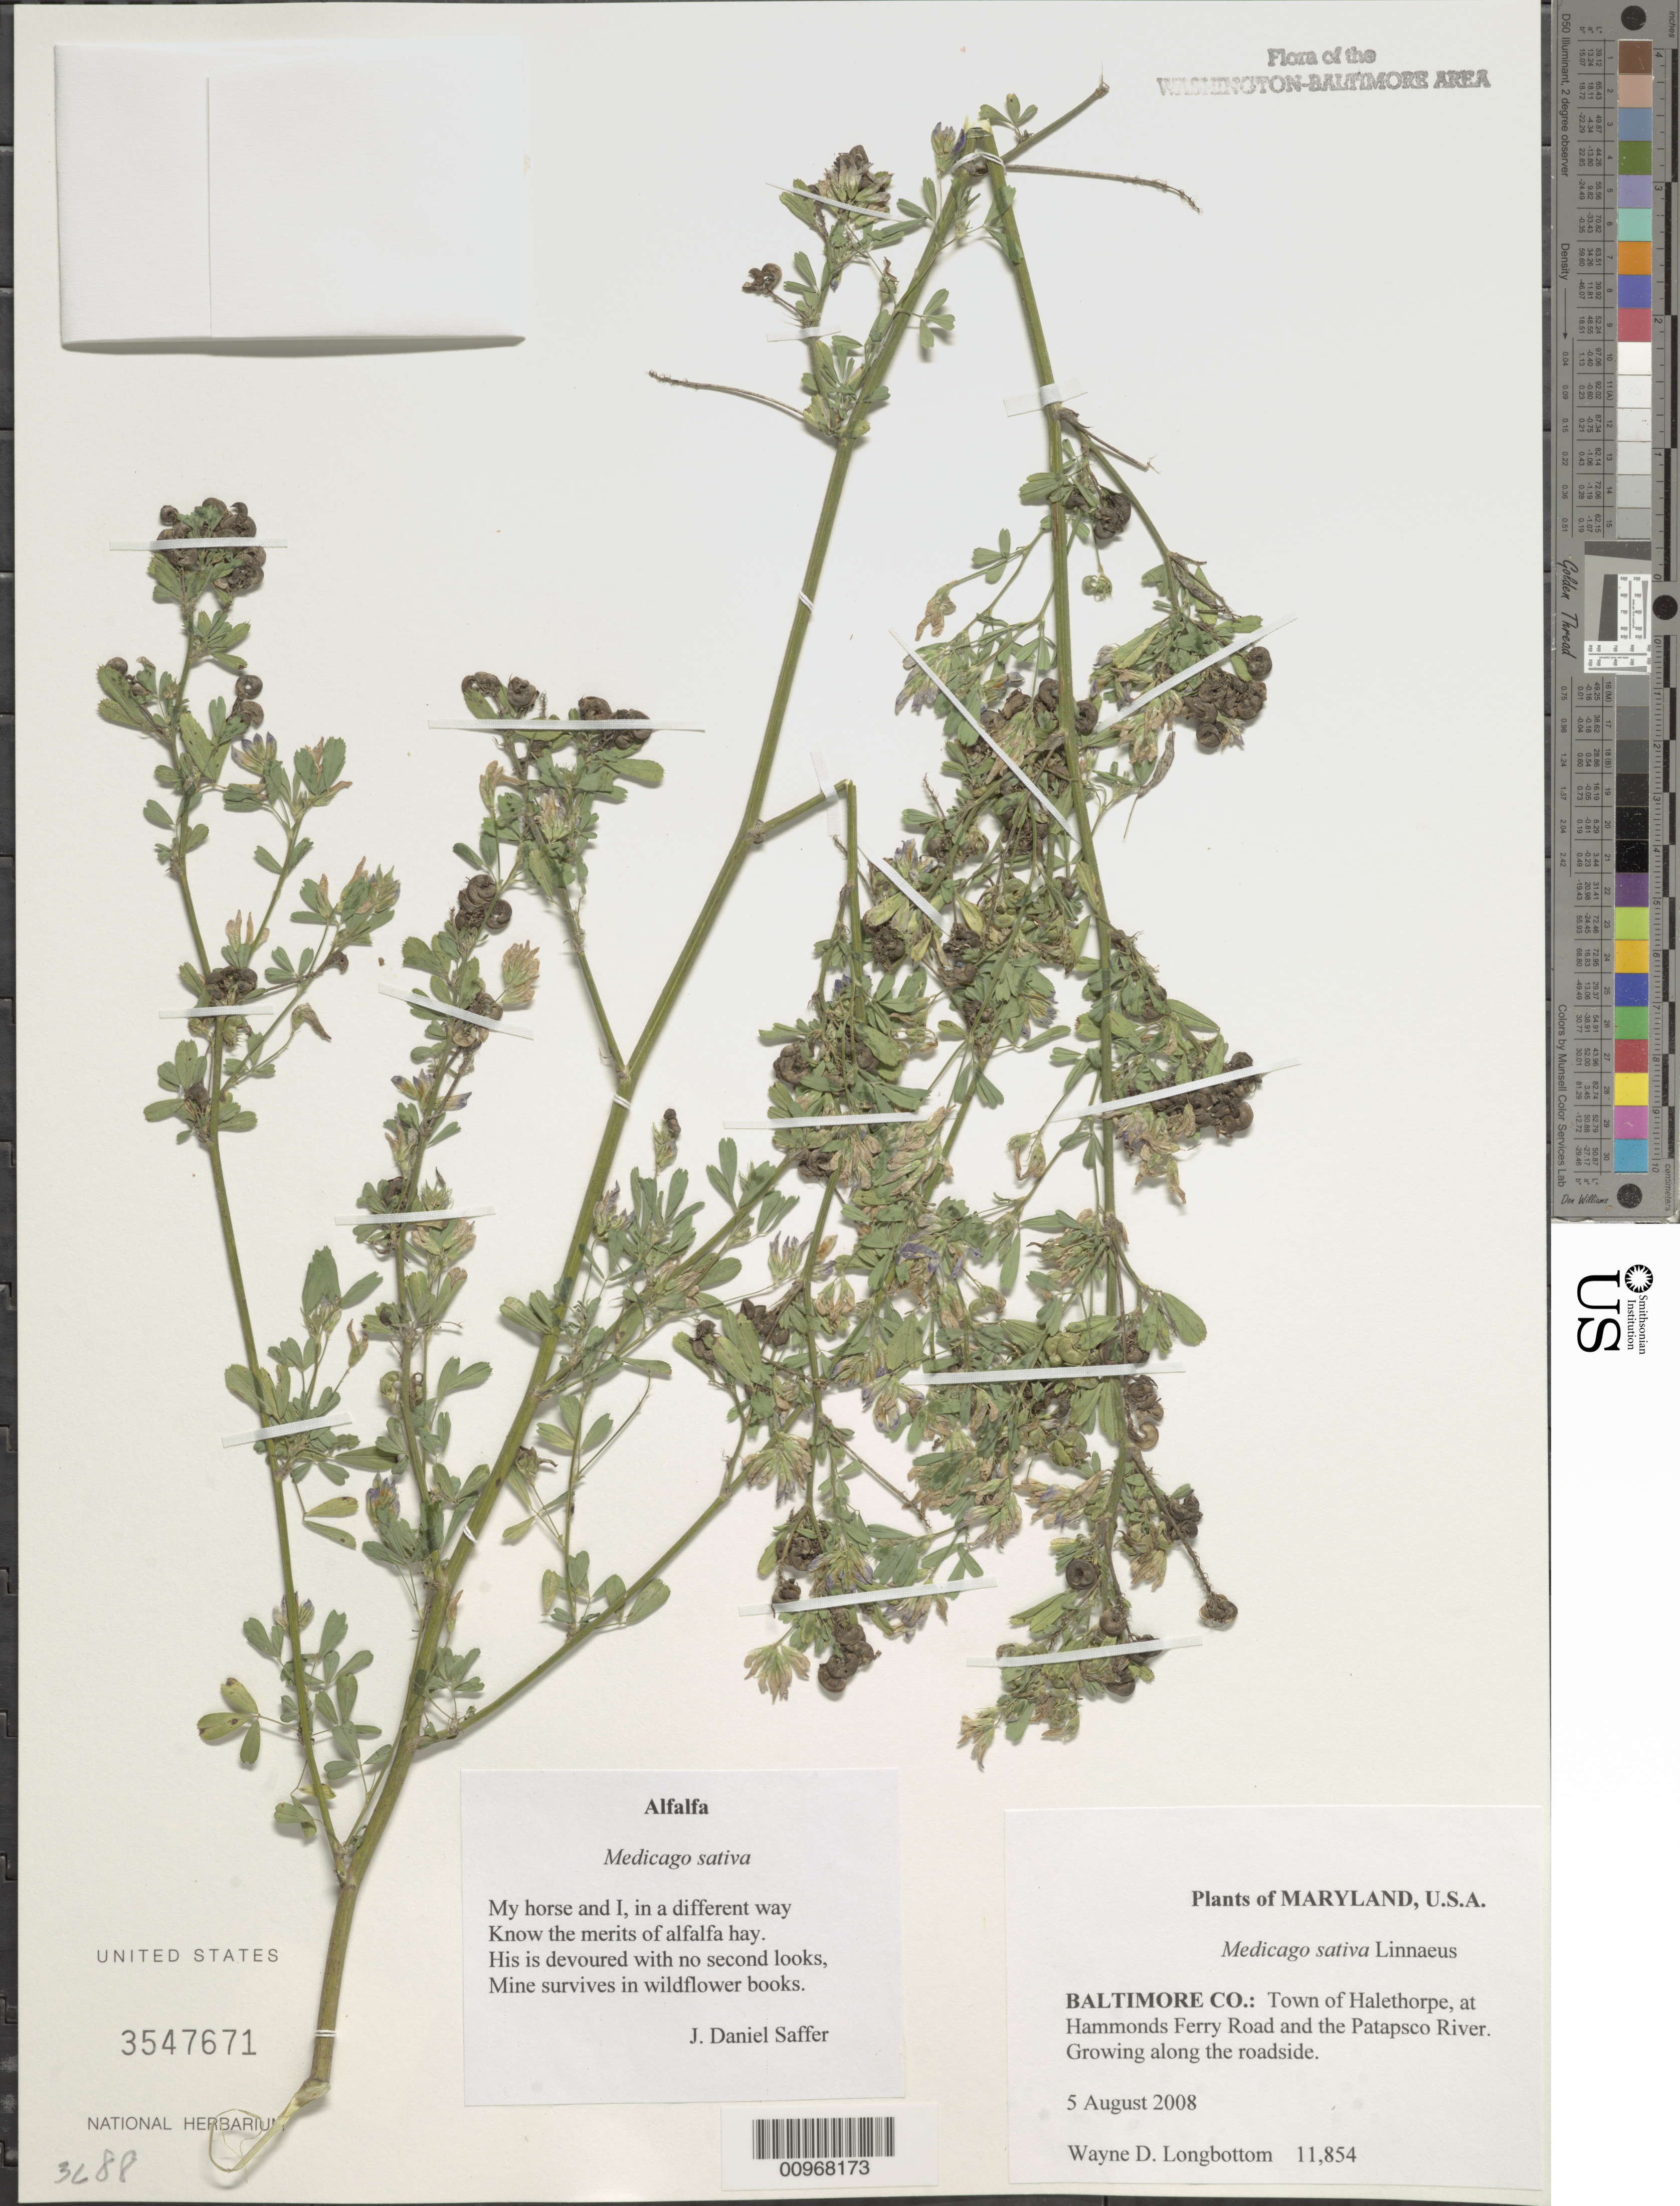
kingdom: Plantae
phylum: Tracheophyta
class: Magnoliopsida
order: Fabales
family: Fabaceae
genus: Medicago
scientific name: Medicago sativa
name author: L.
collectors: W. D. Longbottom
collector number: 11854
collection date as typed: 5 August 2008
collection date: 2008-08-05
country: United States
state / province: Maryland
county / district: Baltimore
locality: Town of Halethorpe, at Hammonds Ferry road and the Patapsco River.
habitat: Growing along the roadside.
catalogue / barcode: US 3547671